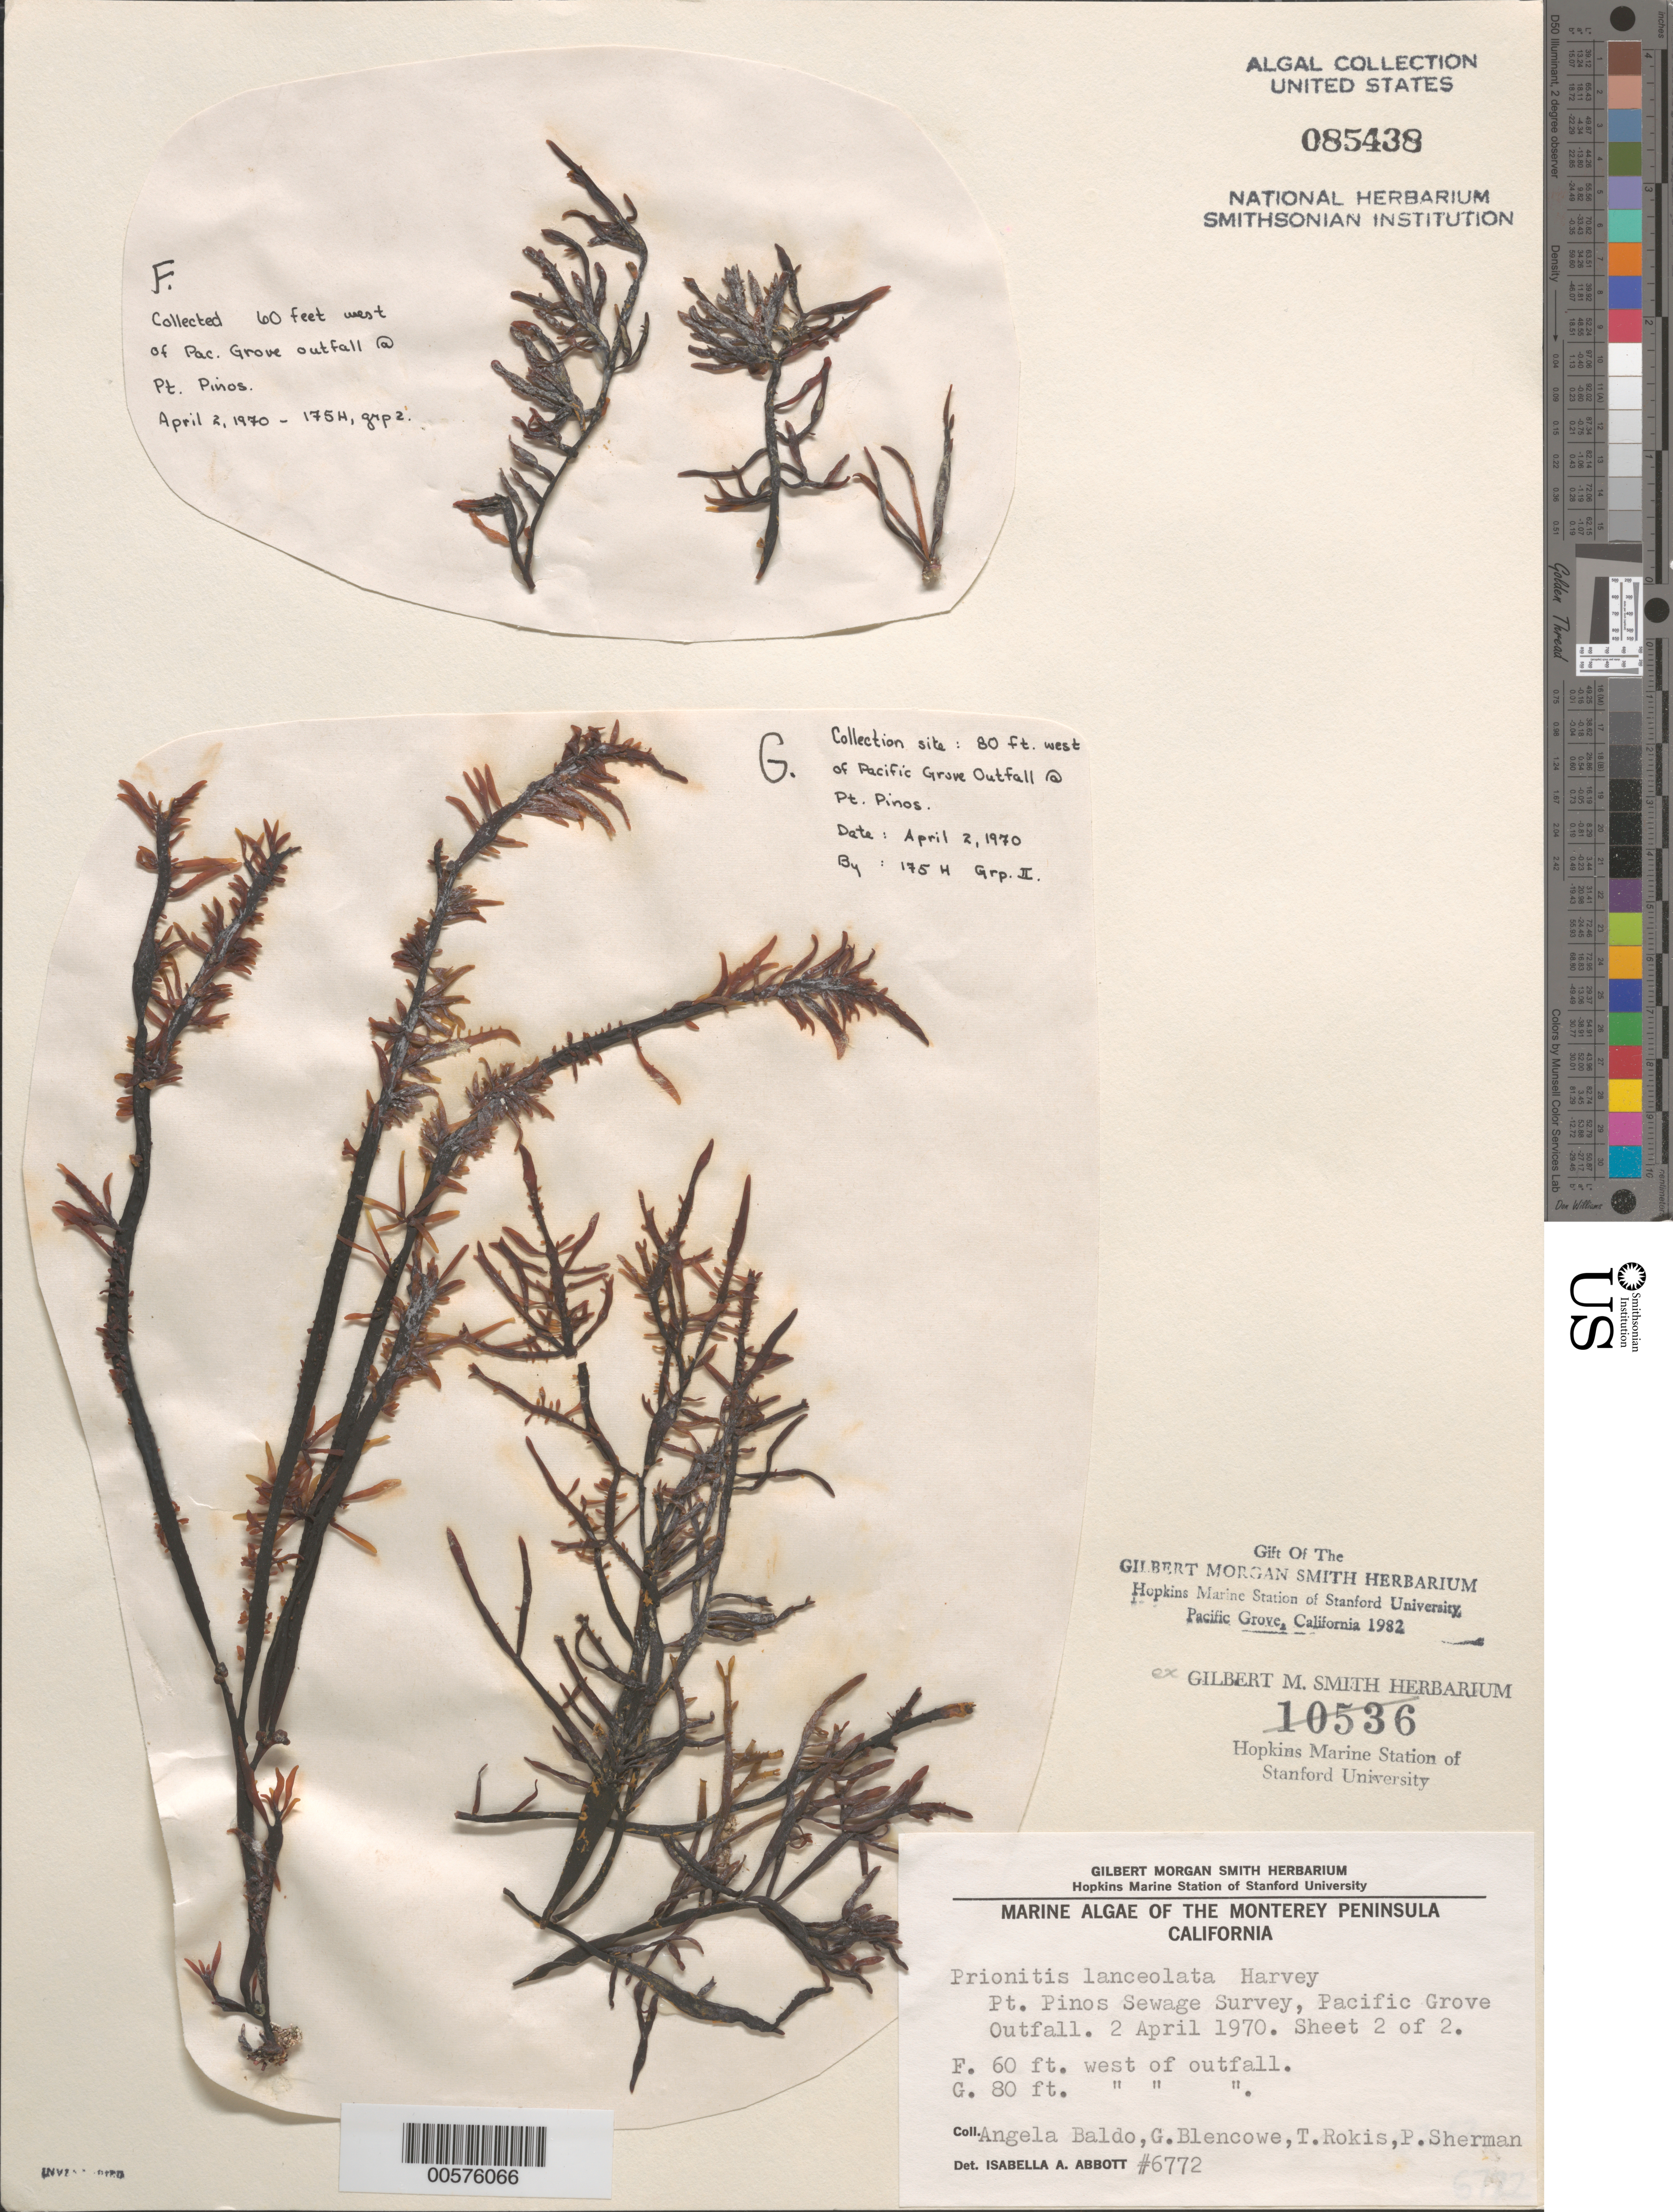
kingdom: Plantae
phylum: Rhodophyta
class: Florideophyceae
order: Cryptonemiales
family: Cryptonemiaceae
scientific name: Prionitis lanceolata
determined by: Abbott, Isabella A.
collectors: A. Baldo, G. Blencowe, T. Rokis & P. Sherman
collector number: IAA 6772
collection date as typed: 02 Apr 1970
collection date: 1970-04-02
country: United States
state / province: California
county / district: Monterey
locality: Point Pinos, west of Pacific Grove outfall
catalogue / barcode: US 85438